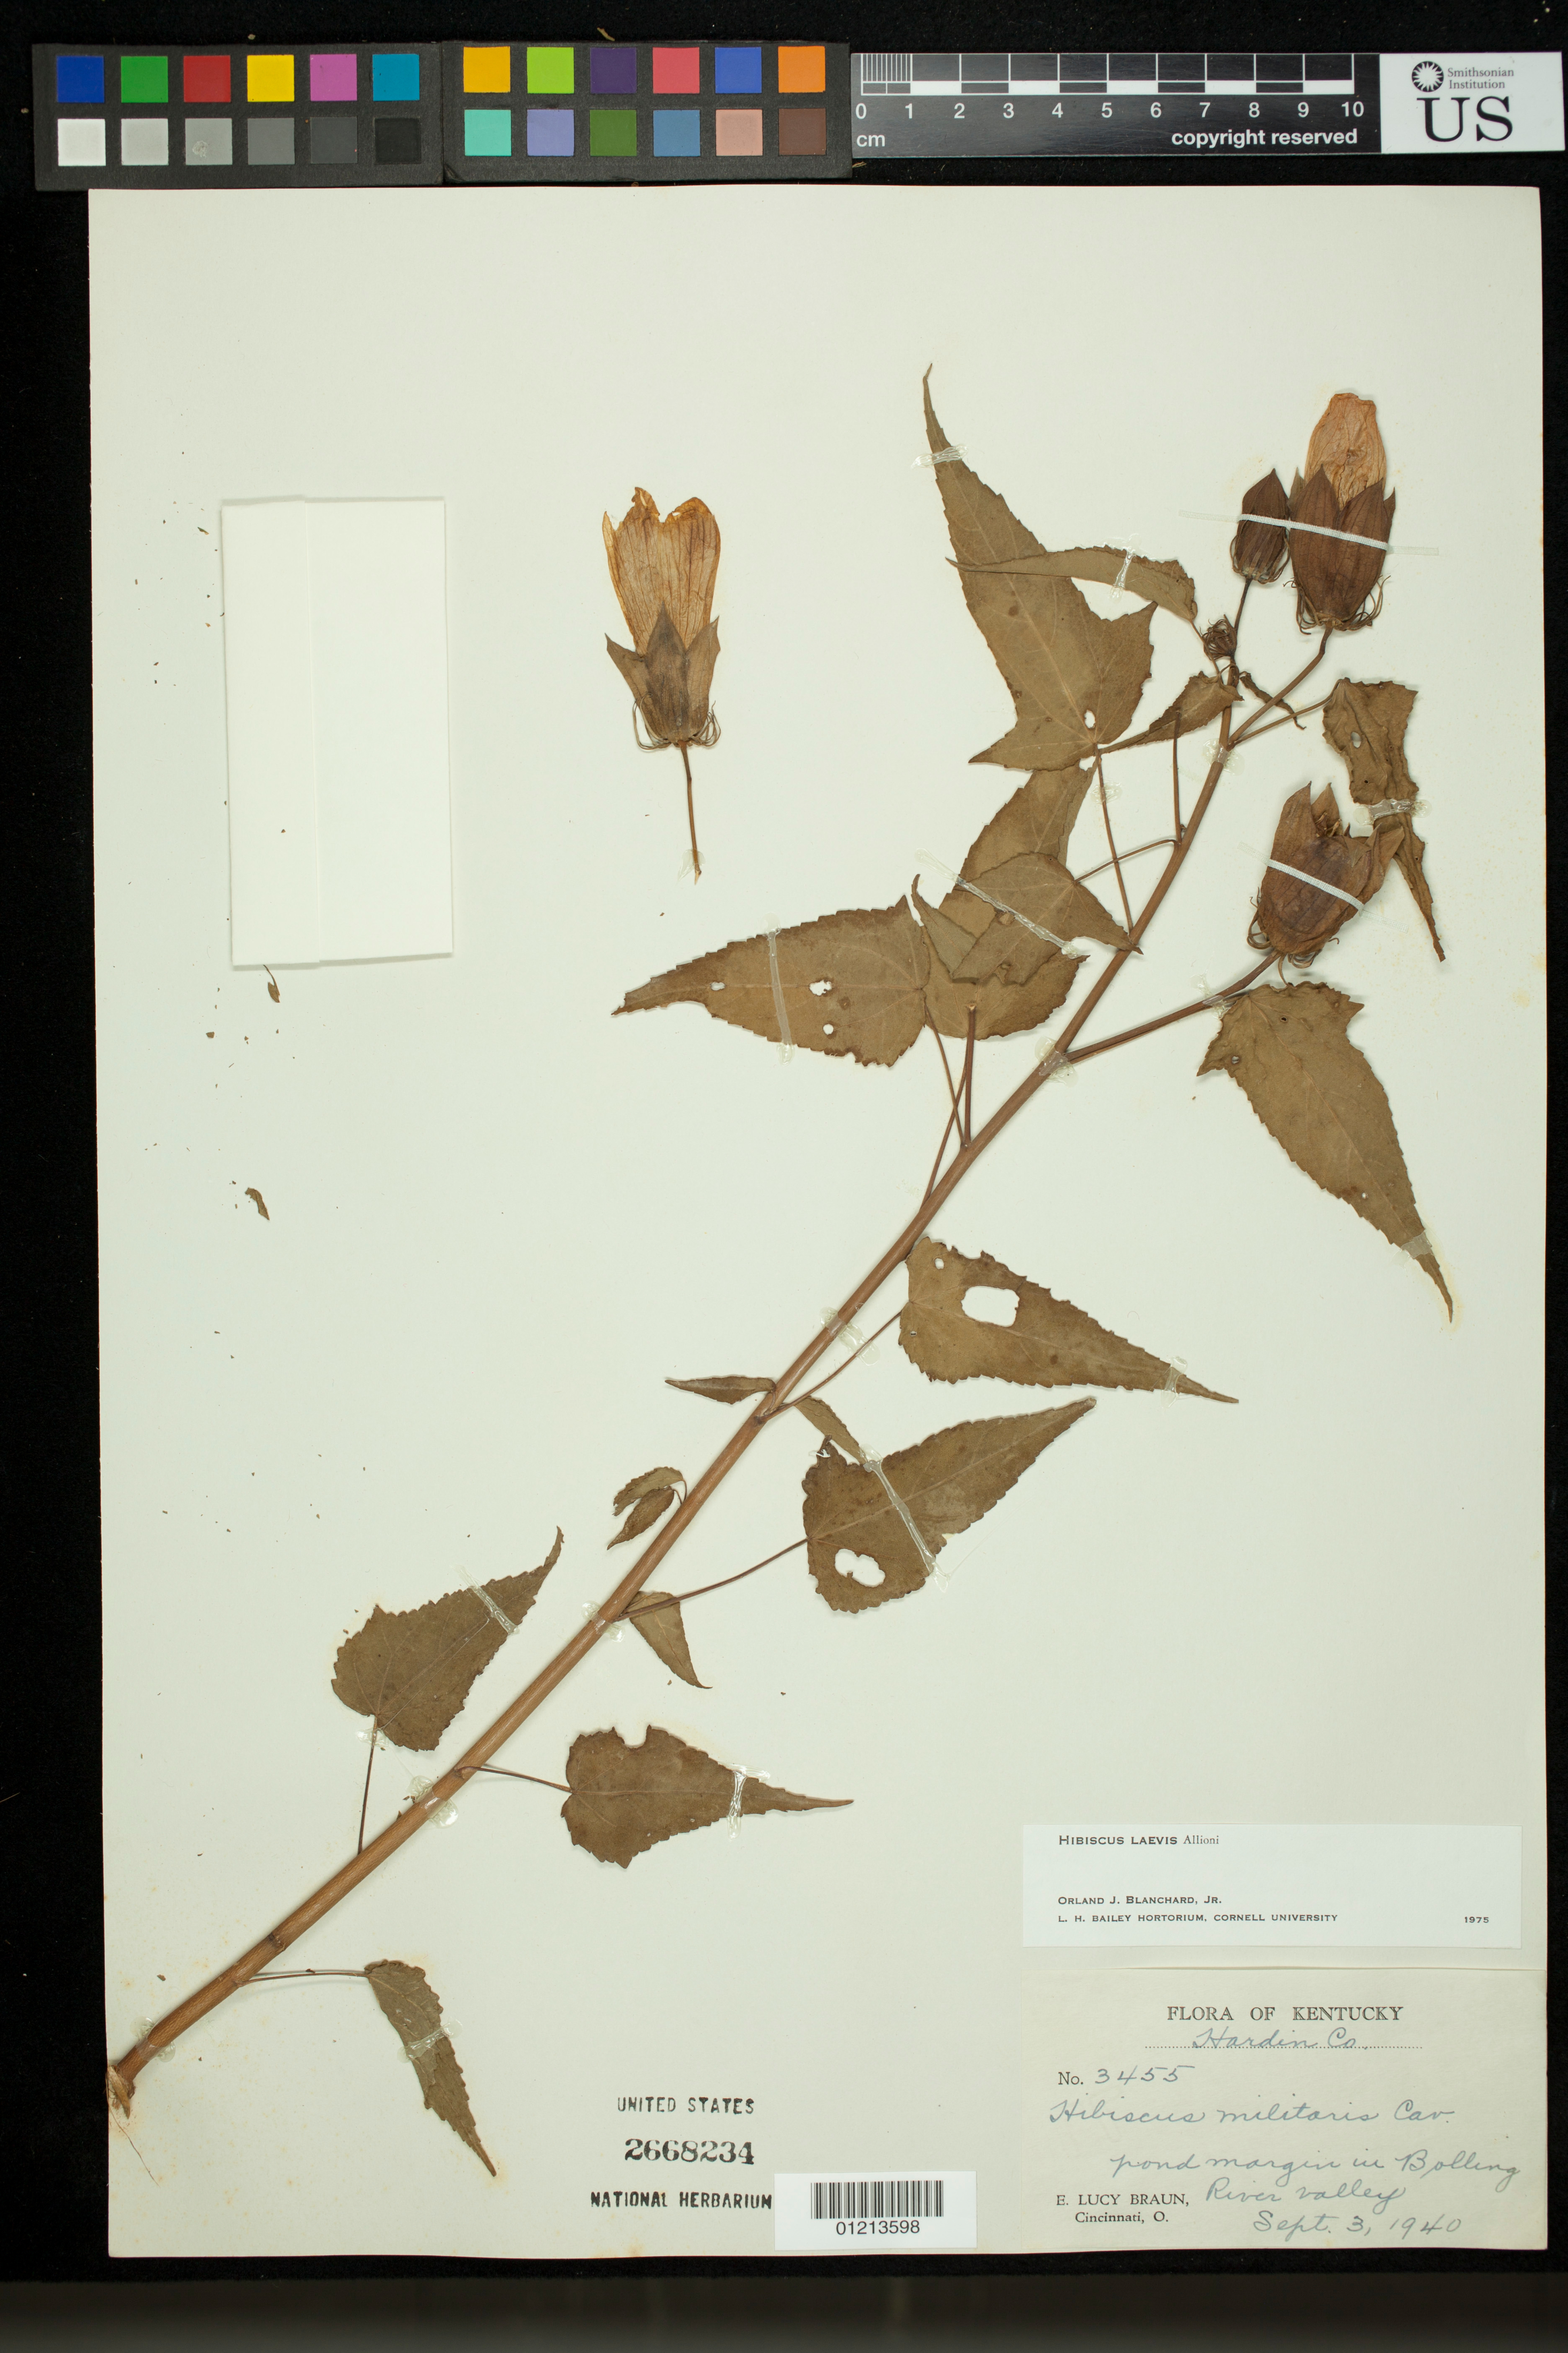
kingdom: Plantae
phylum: Tracheophyta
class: Magnoliopsida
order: Malvales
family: Malvaceae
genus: Hibiscus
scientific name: Hibiscus laevis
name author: All.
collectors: E. L. Braun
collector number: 3455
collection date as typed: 09 Mar 1940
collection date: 1940-03-09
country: United States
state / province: Kentucky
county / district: Hardin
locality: Hardin Co.: pond margin in Bolling River valley.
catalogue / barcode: US 2668234